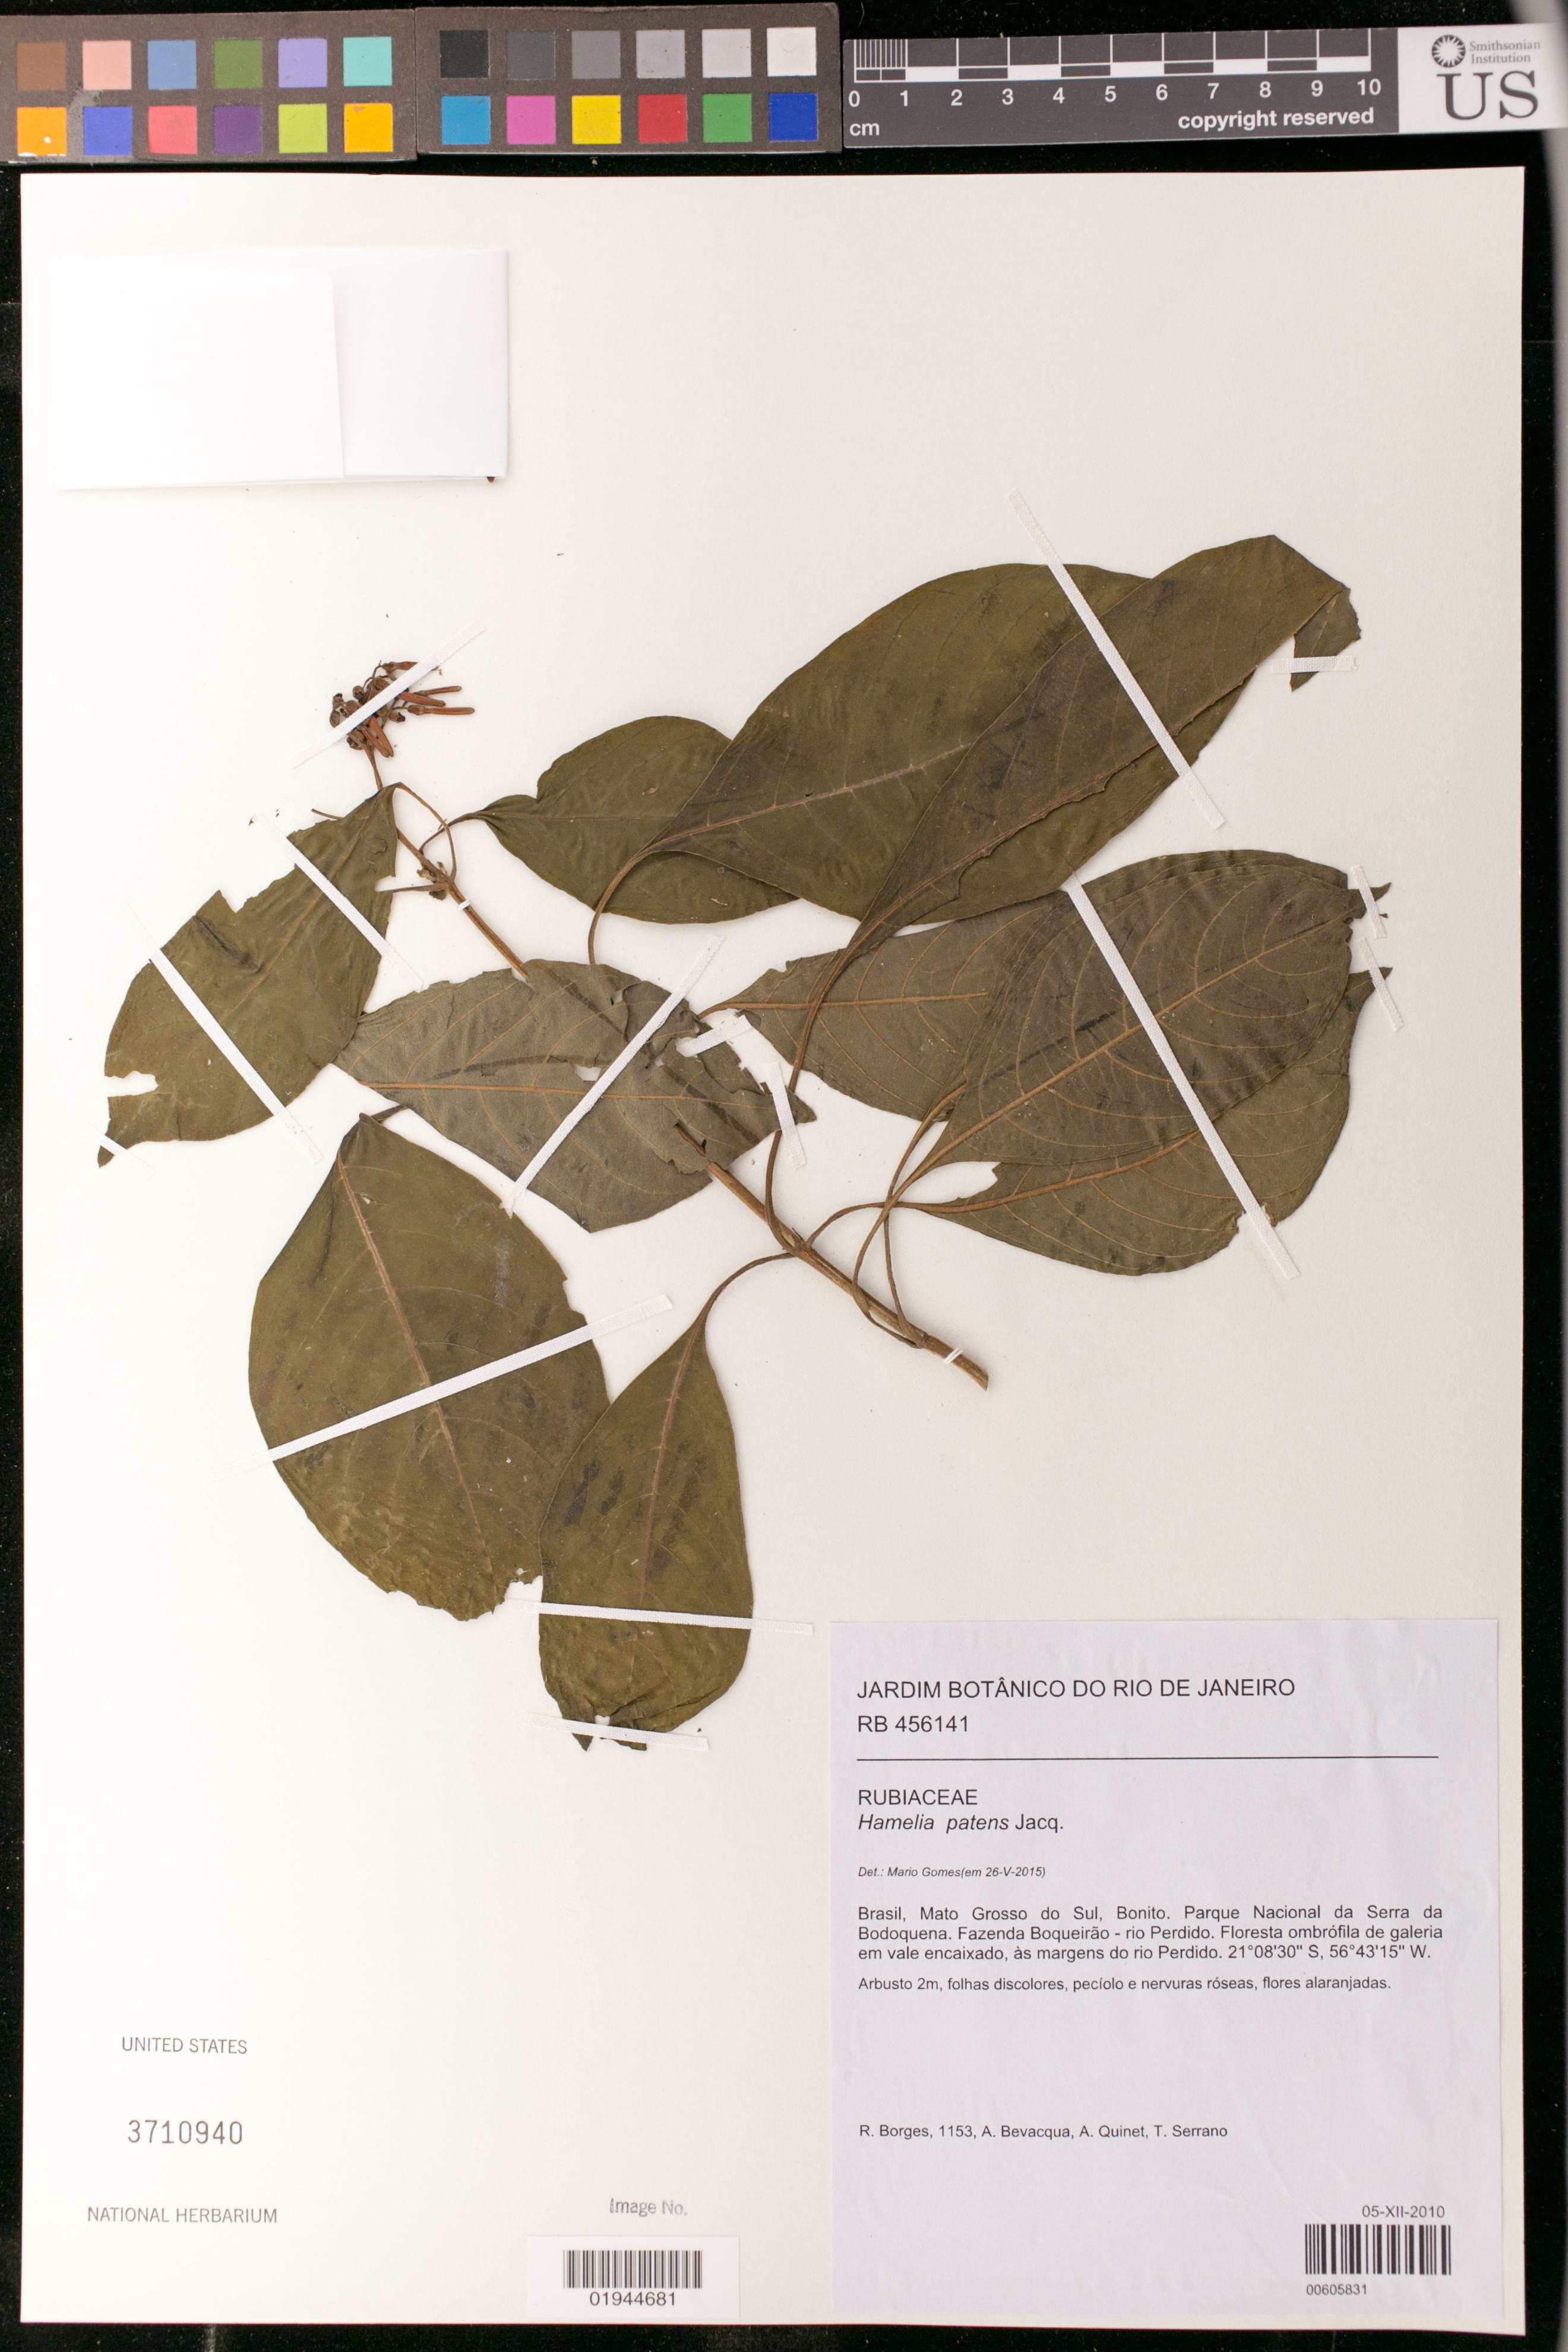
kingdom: Plantae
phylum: Tracheophyta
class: Magnoliopsida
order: Gentianales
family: Rubiaceae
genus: Hamelia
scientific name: Hamelia patens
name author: Jacq.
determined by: Gomes, M.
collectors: L. M. Borges, A. Bevacqua, A. Quinet & T. Serrano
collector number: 1153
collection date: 2010-12-05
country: Brazil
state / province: Mato Grosso do Sul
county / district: Bonito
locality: Parque Nacional da Serra da Bodoquena. Fazenda Boqueirao- rio Perdido.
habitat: floresta ombrofila de galeria em vale encaixado,as margens do rio Perdido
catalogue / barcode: US 3710940